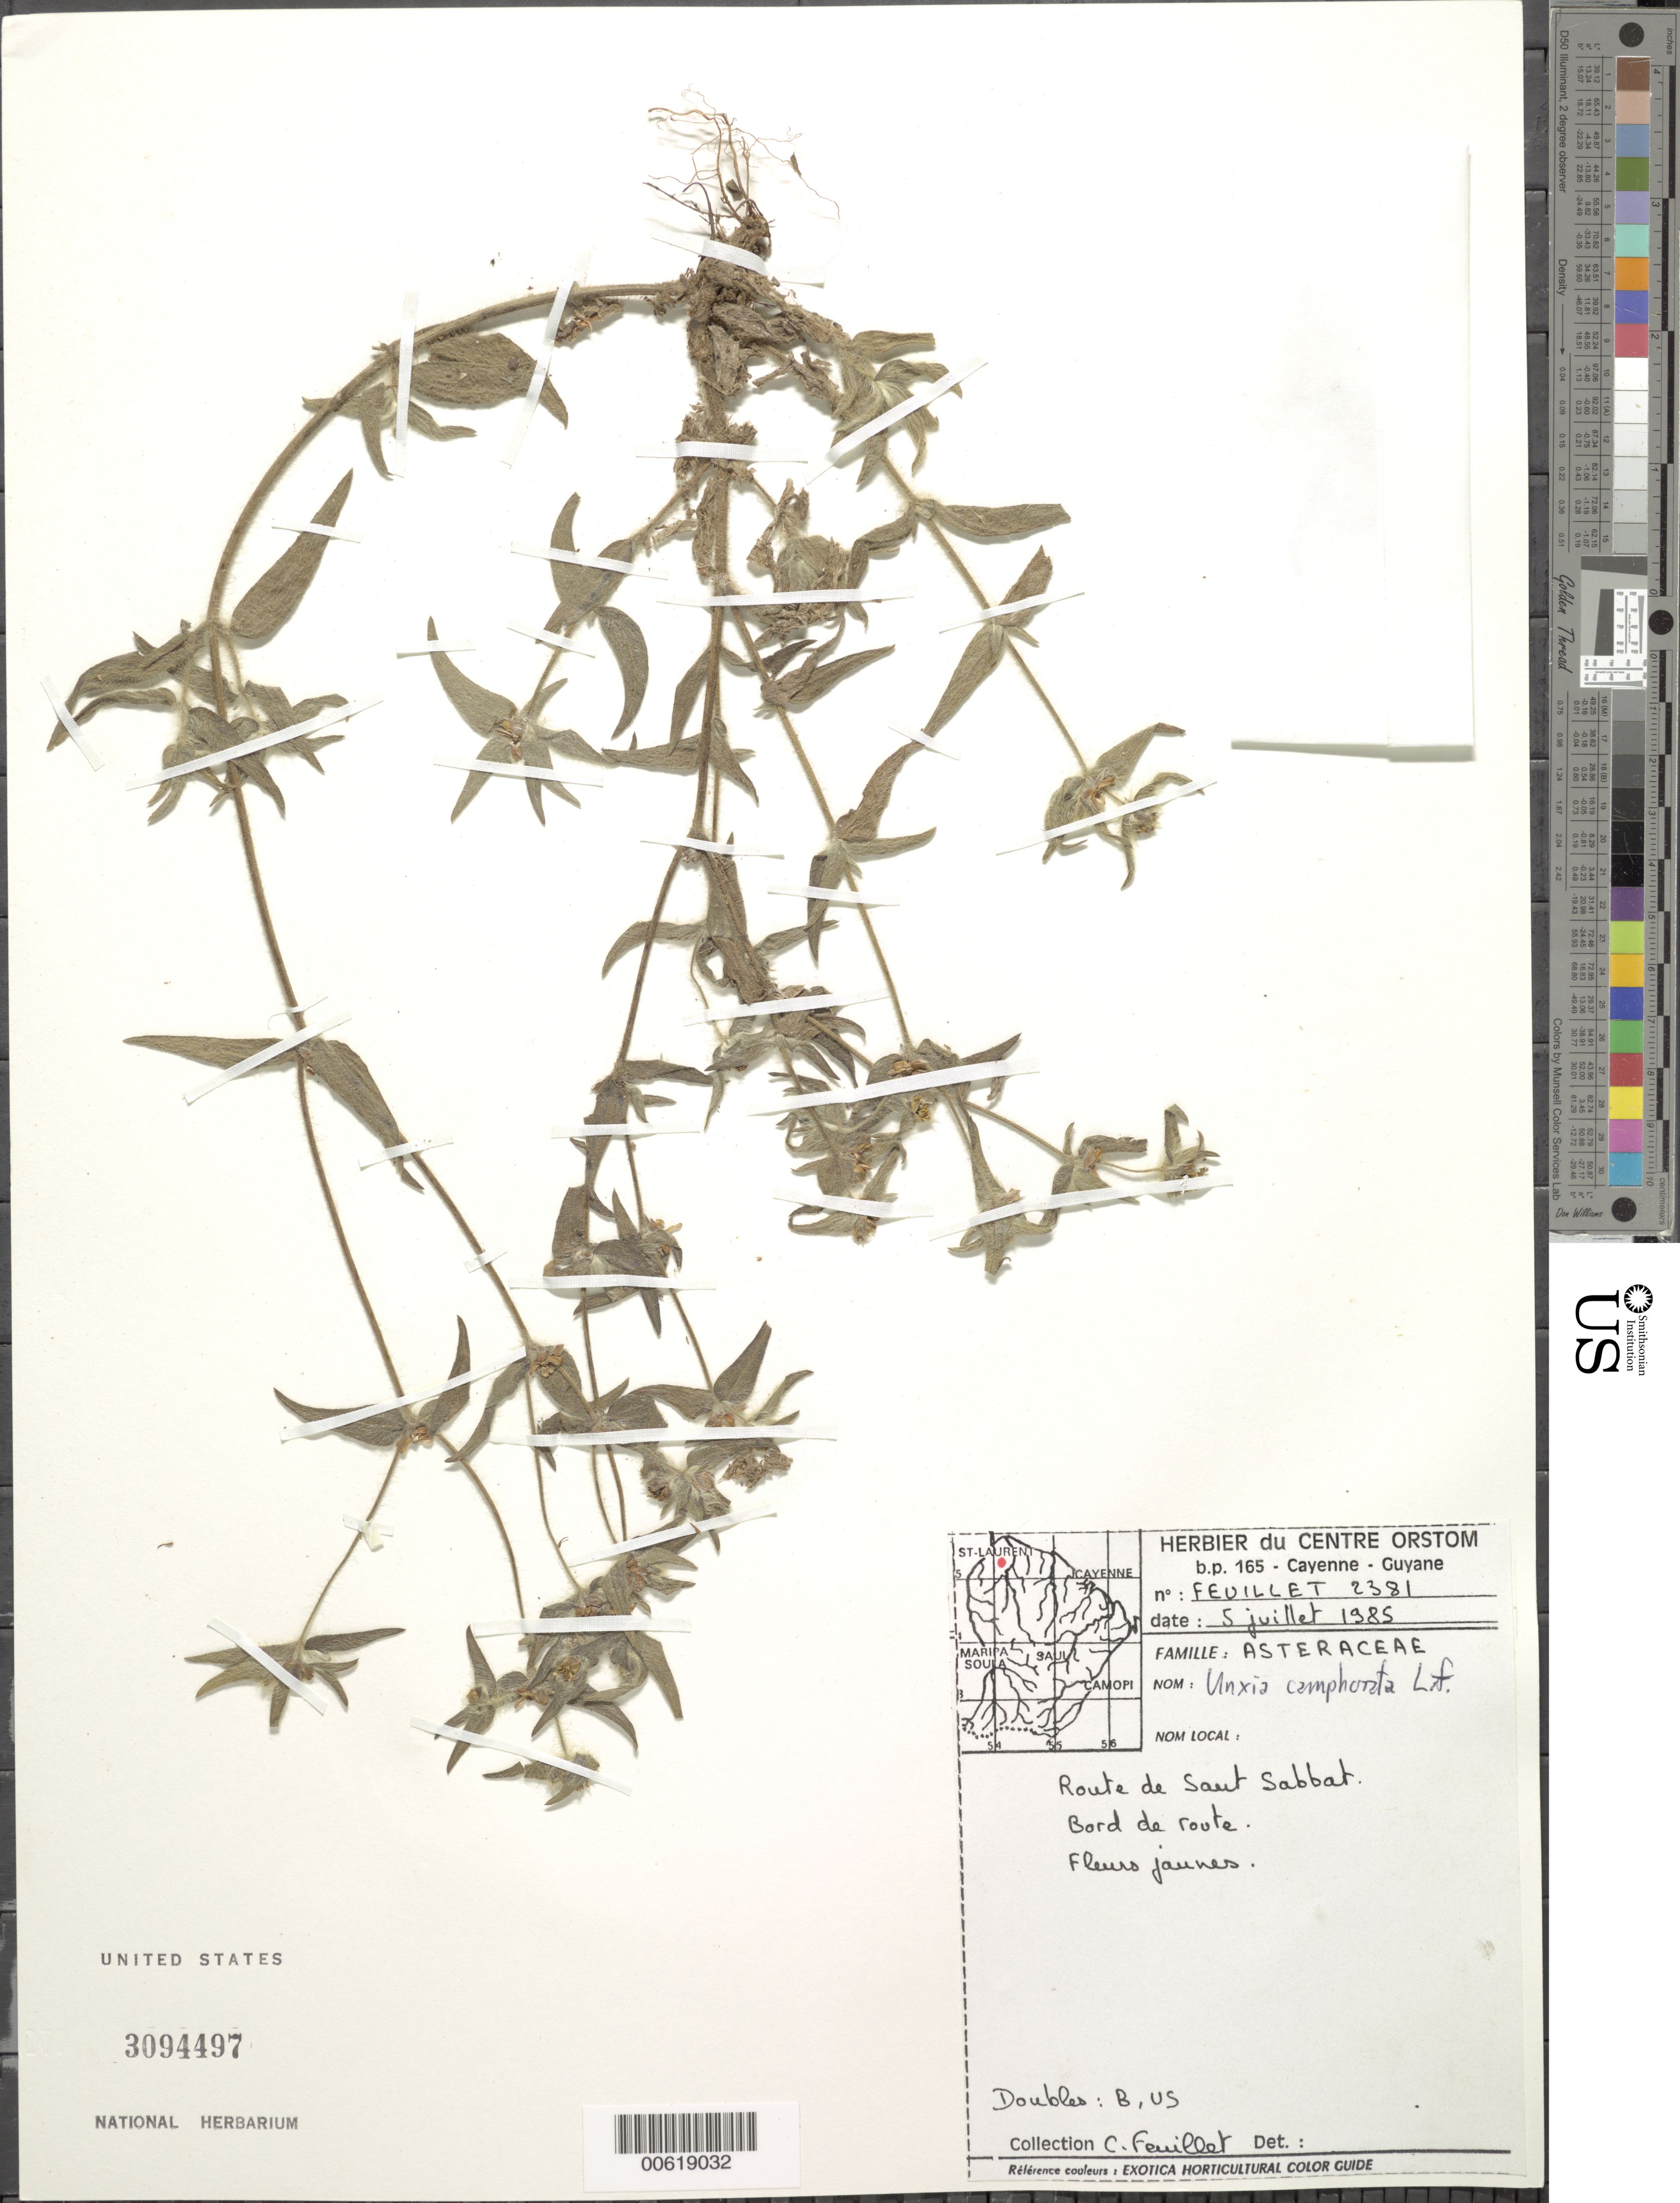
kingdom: Plantae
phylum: Tracheophyta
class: Magnoliopsida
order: Asterales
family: Asteraceae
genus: Unxia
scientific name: Unxia camphorata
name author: L. f.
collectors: C. Feuillet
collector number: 2381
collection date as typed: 5-Jul-85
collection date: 1985-07-05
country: French Guiana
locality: Route de Saut Sabbat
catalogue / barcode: US 3094497